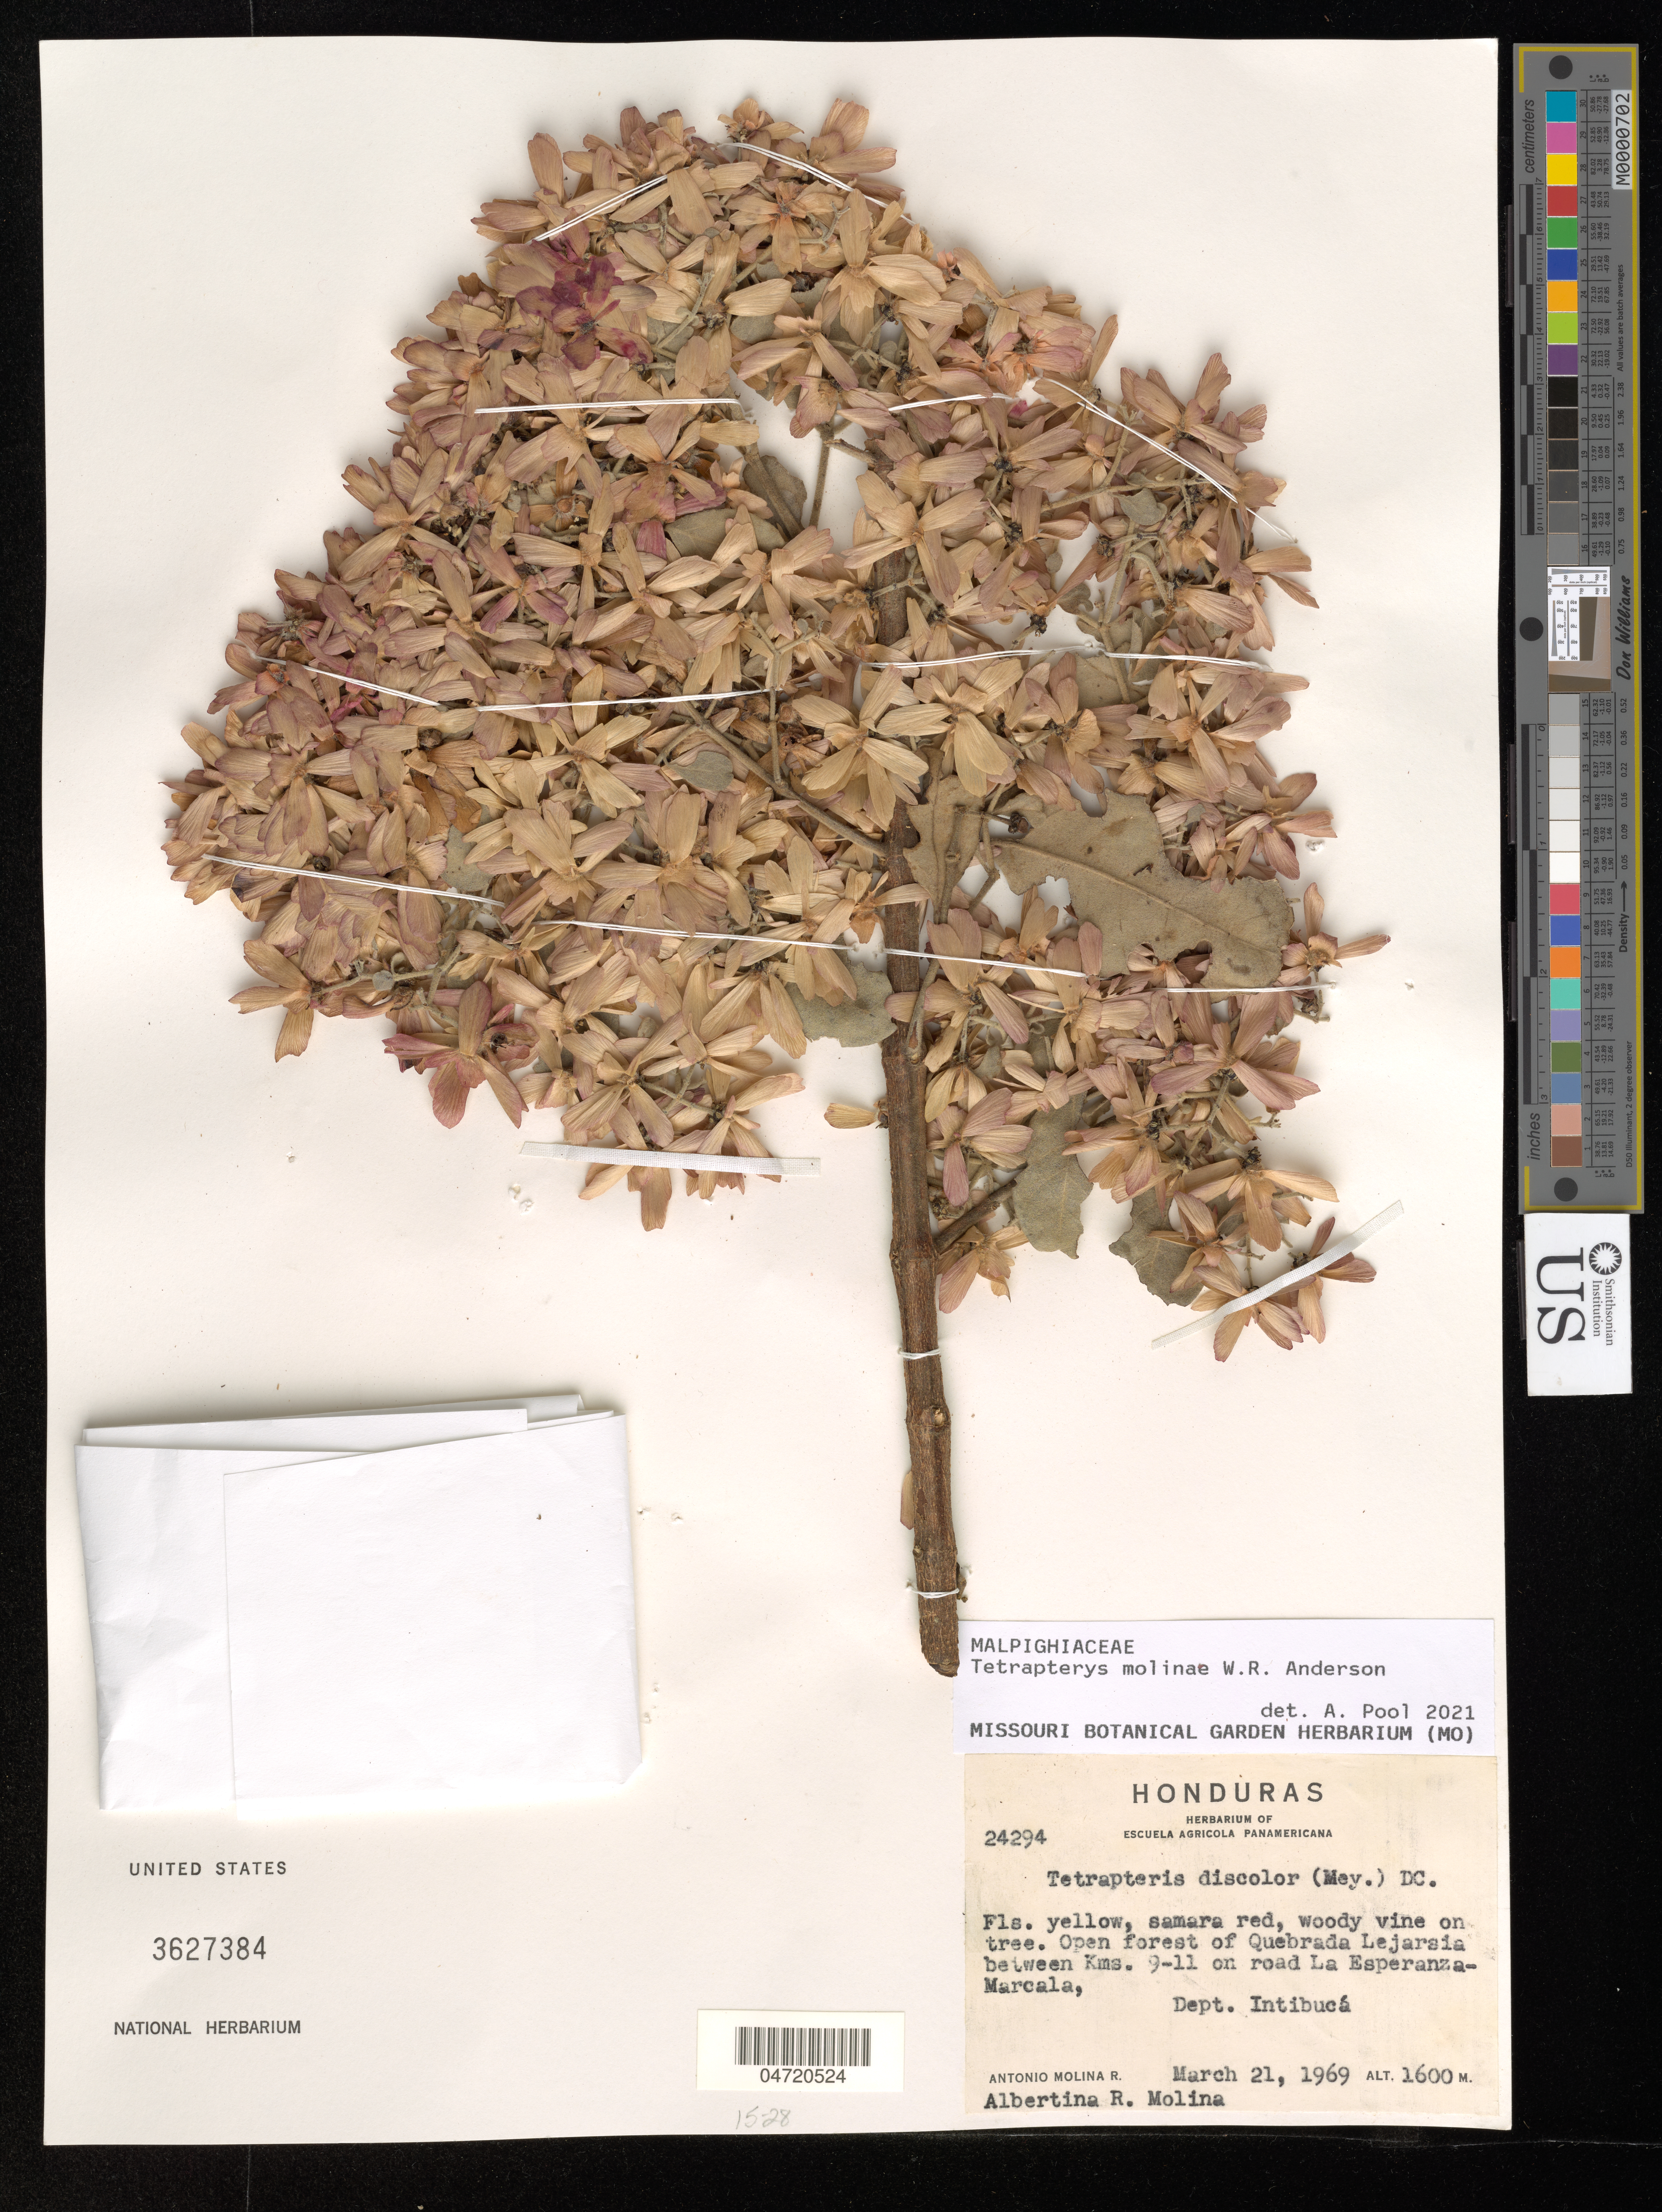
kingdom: Plantae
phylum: Tracheophyta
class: Magnoliopsida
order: Malpighiales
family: Malpighiaceae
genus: Tetrapterys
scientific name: Tetrapterys molinae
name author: W.R. Anderson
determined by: Pool, A., (MO), Missouri Botanical Garden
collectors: A. Molina R.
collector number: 24294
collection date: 1969-03-21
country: Honduras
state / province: Intibucá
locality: Open forest of Quebrada Lejarsia between Kms. 9-11, on road to Esperanza-Marcala.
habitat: On tree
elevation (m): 1600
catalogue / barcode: US 3627384